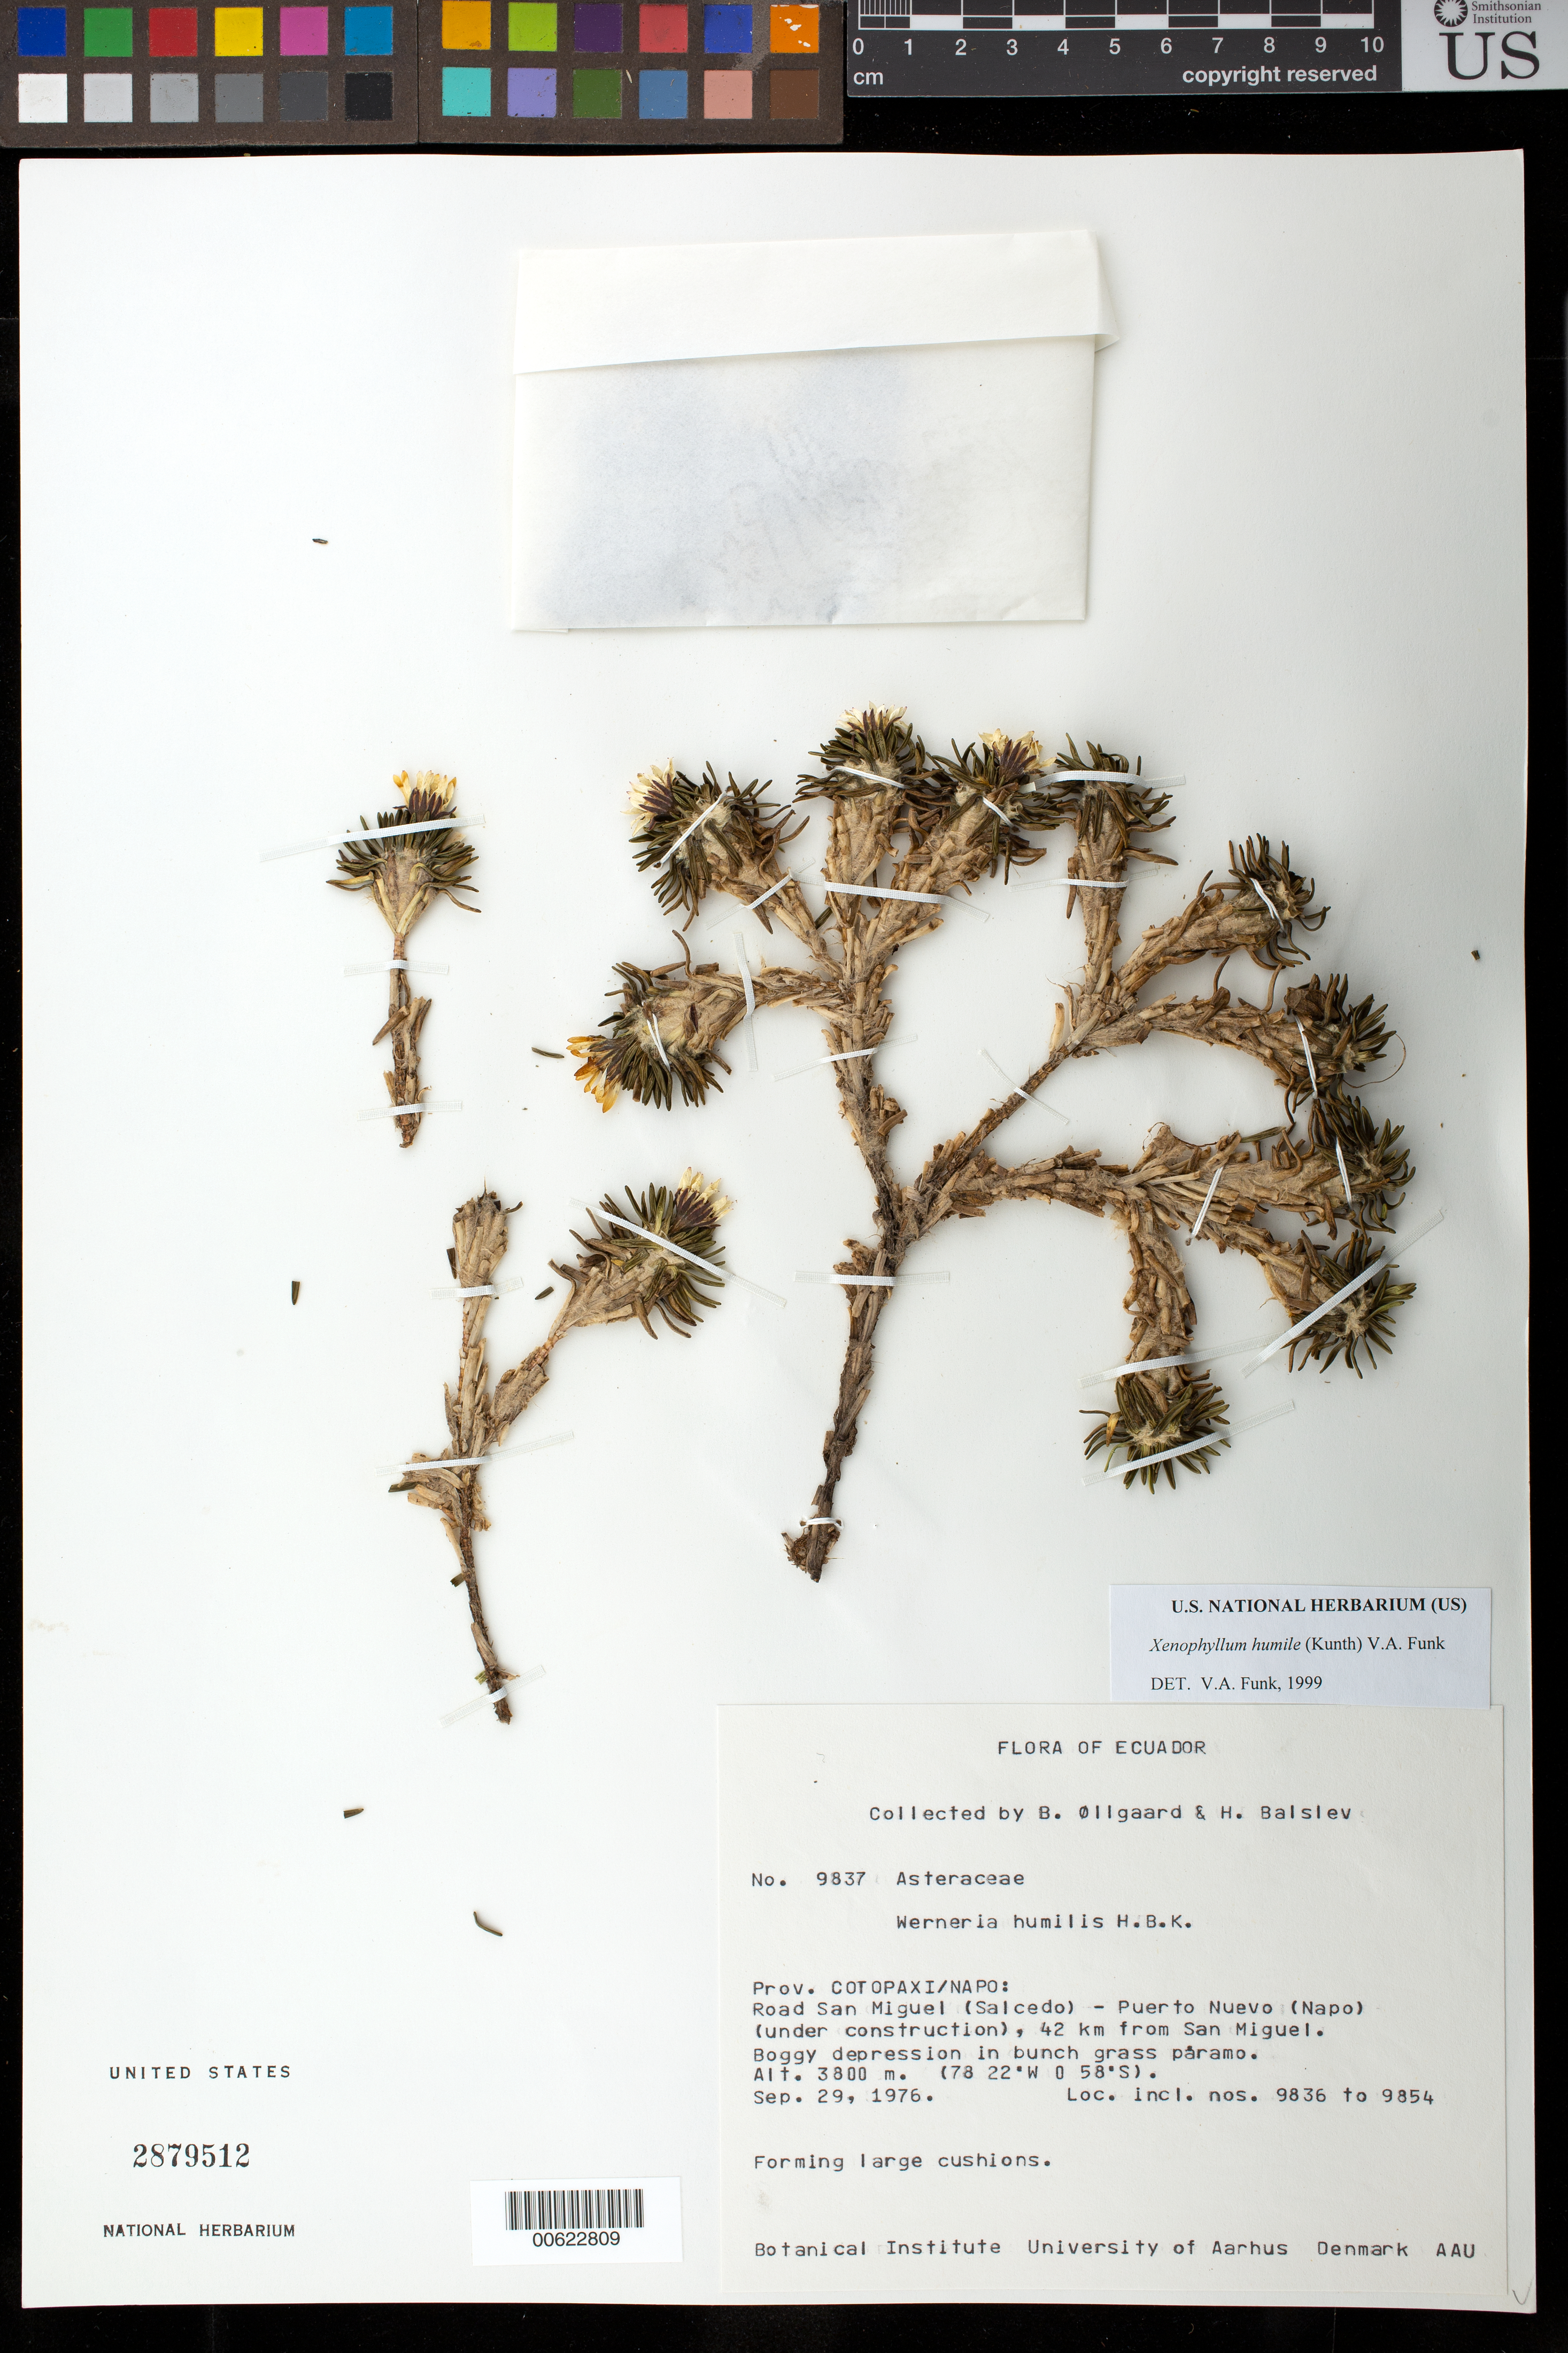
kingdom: Plantae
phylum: Tracheophyta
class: Magnoliopsida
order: Asterales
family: Asteraceae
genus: Xenophyllum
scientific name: Xenophyllum humile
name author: (Kunth) V.A. Funk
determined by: Funk, Vicki A., (BOT), Smithsonian Institution - National Museum of Natural History (UNITED STATES)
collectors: B. Øllgaard & H. Balslev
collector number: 9837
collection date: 1976-09-29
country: Ecuador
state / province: Cotopaxi / Napo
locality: Road San Miguel (Salcedo)-Puerto Nuevo (Napo) (under construction), 42 km from San Miguel, incl. nos. 9836 to 9854.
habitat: Boggy depression in bunch grass paramo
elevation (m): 3800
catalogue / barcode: US 2879512